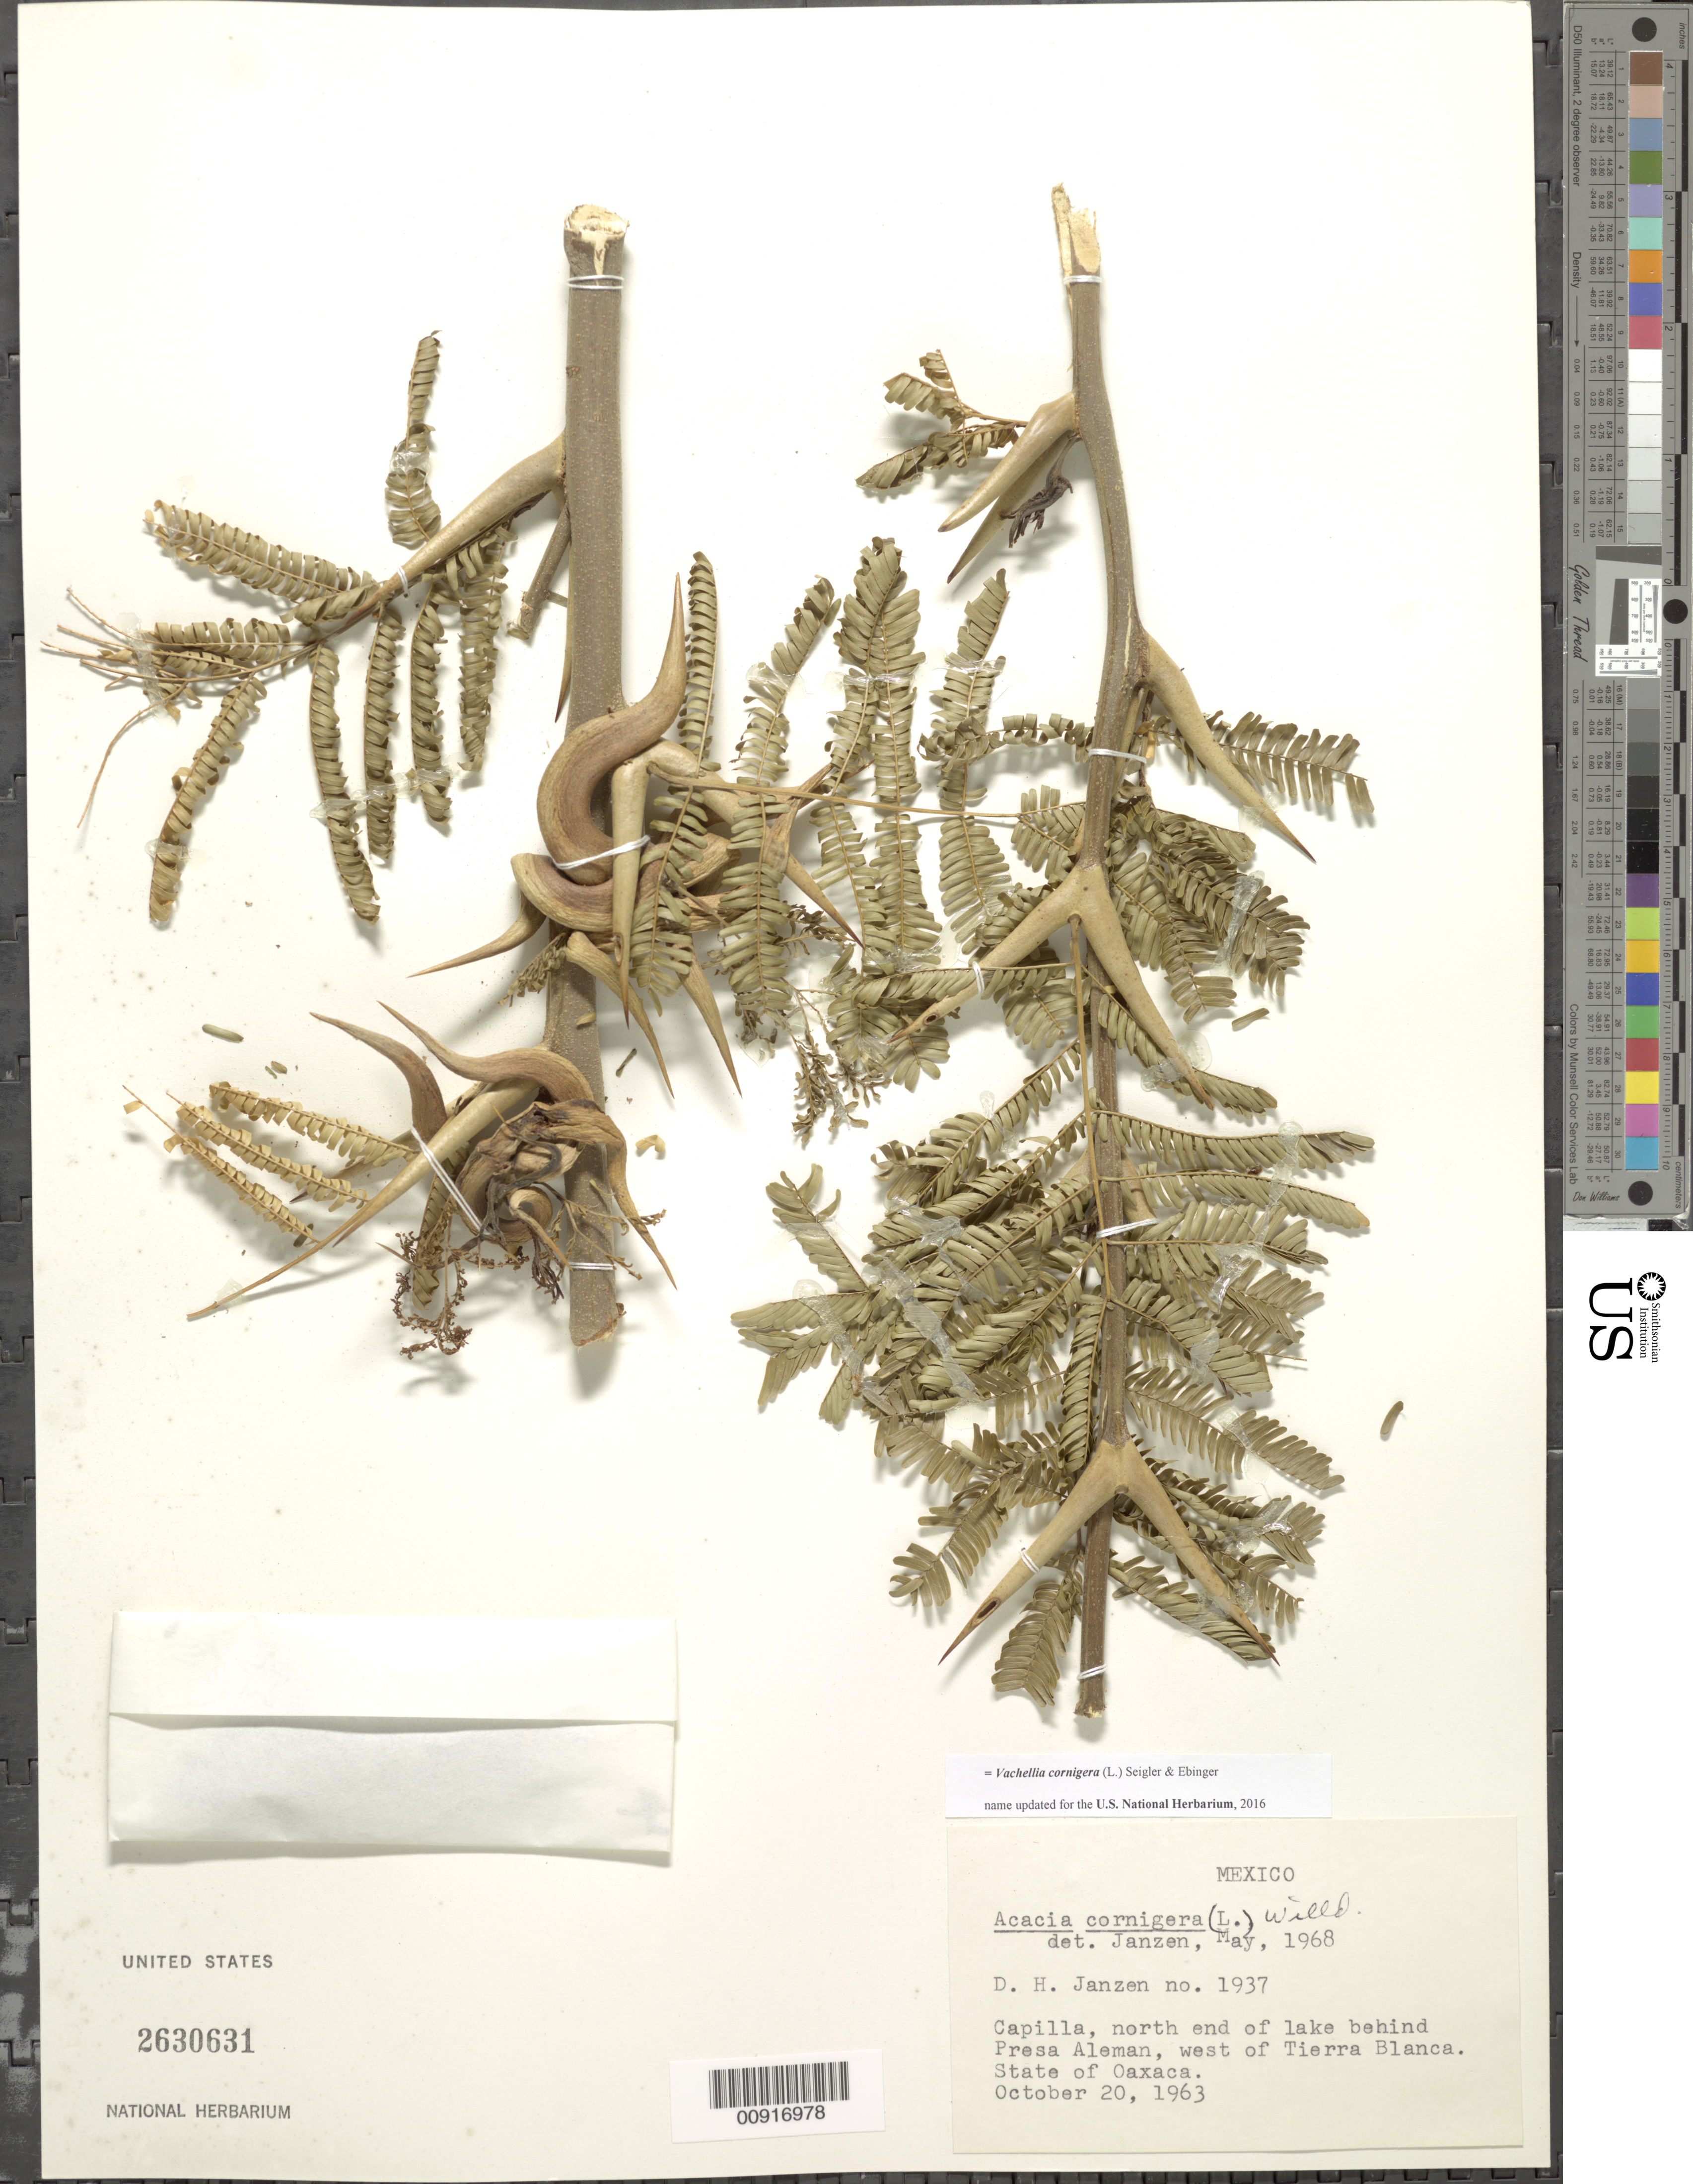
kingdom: Plantae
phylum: Tracheophyta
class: Magnoliopsida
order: Fabales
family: Fabaceae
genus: Vachellia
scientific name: Vachellia cornigera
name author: (L.) Seigler & Ebinger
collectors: D. Janzen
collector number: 1937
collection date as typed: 20 Oct 1963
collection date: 1963-10-20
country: Mexico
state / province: Oaxaca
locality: Capilla, north end of lake behind Presa Alemán, west of Tierra Blanca, State of Oaxaca.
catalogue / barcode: US 2630631